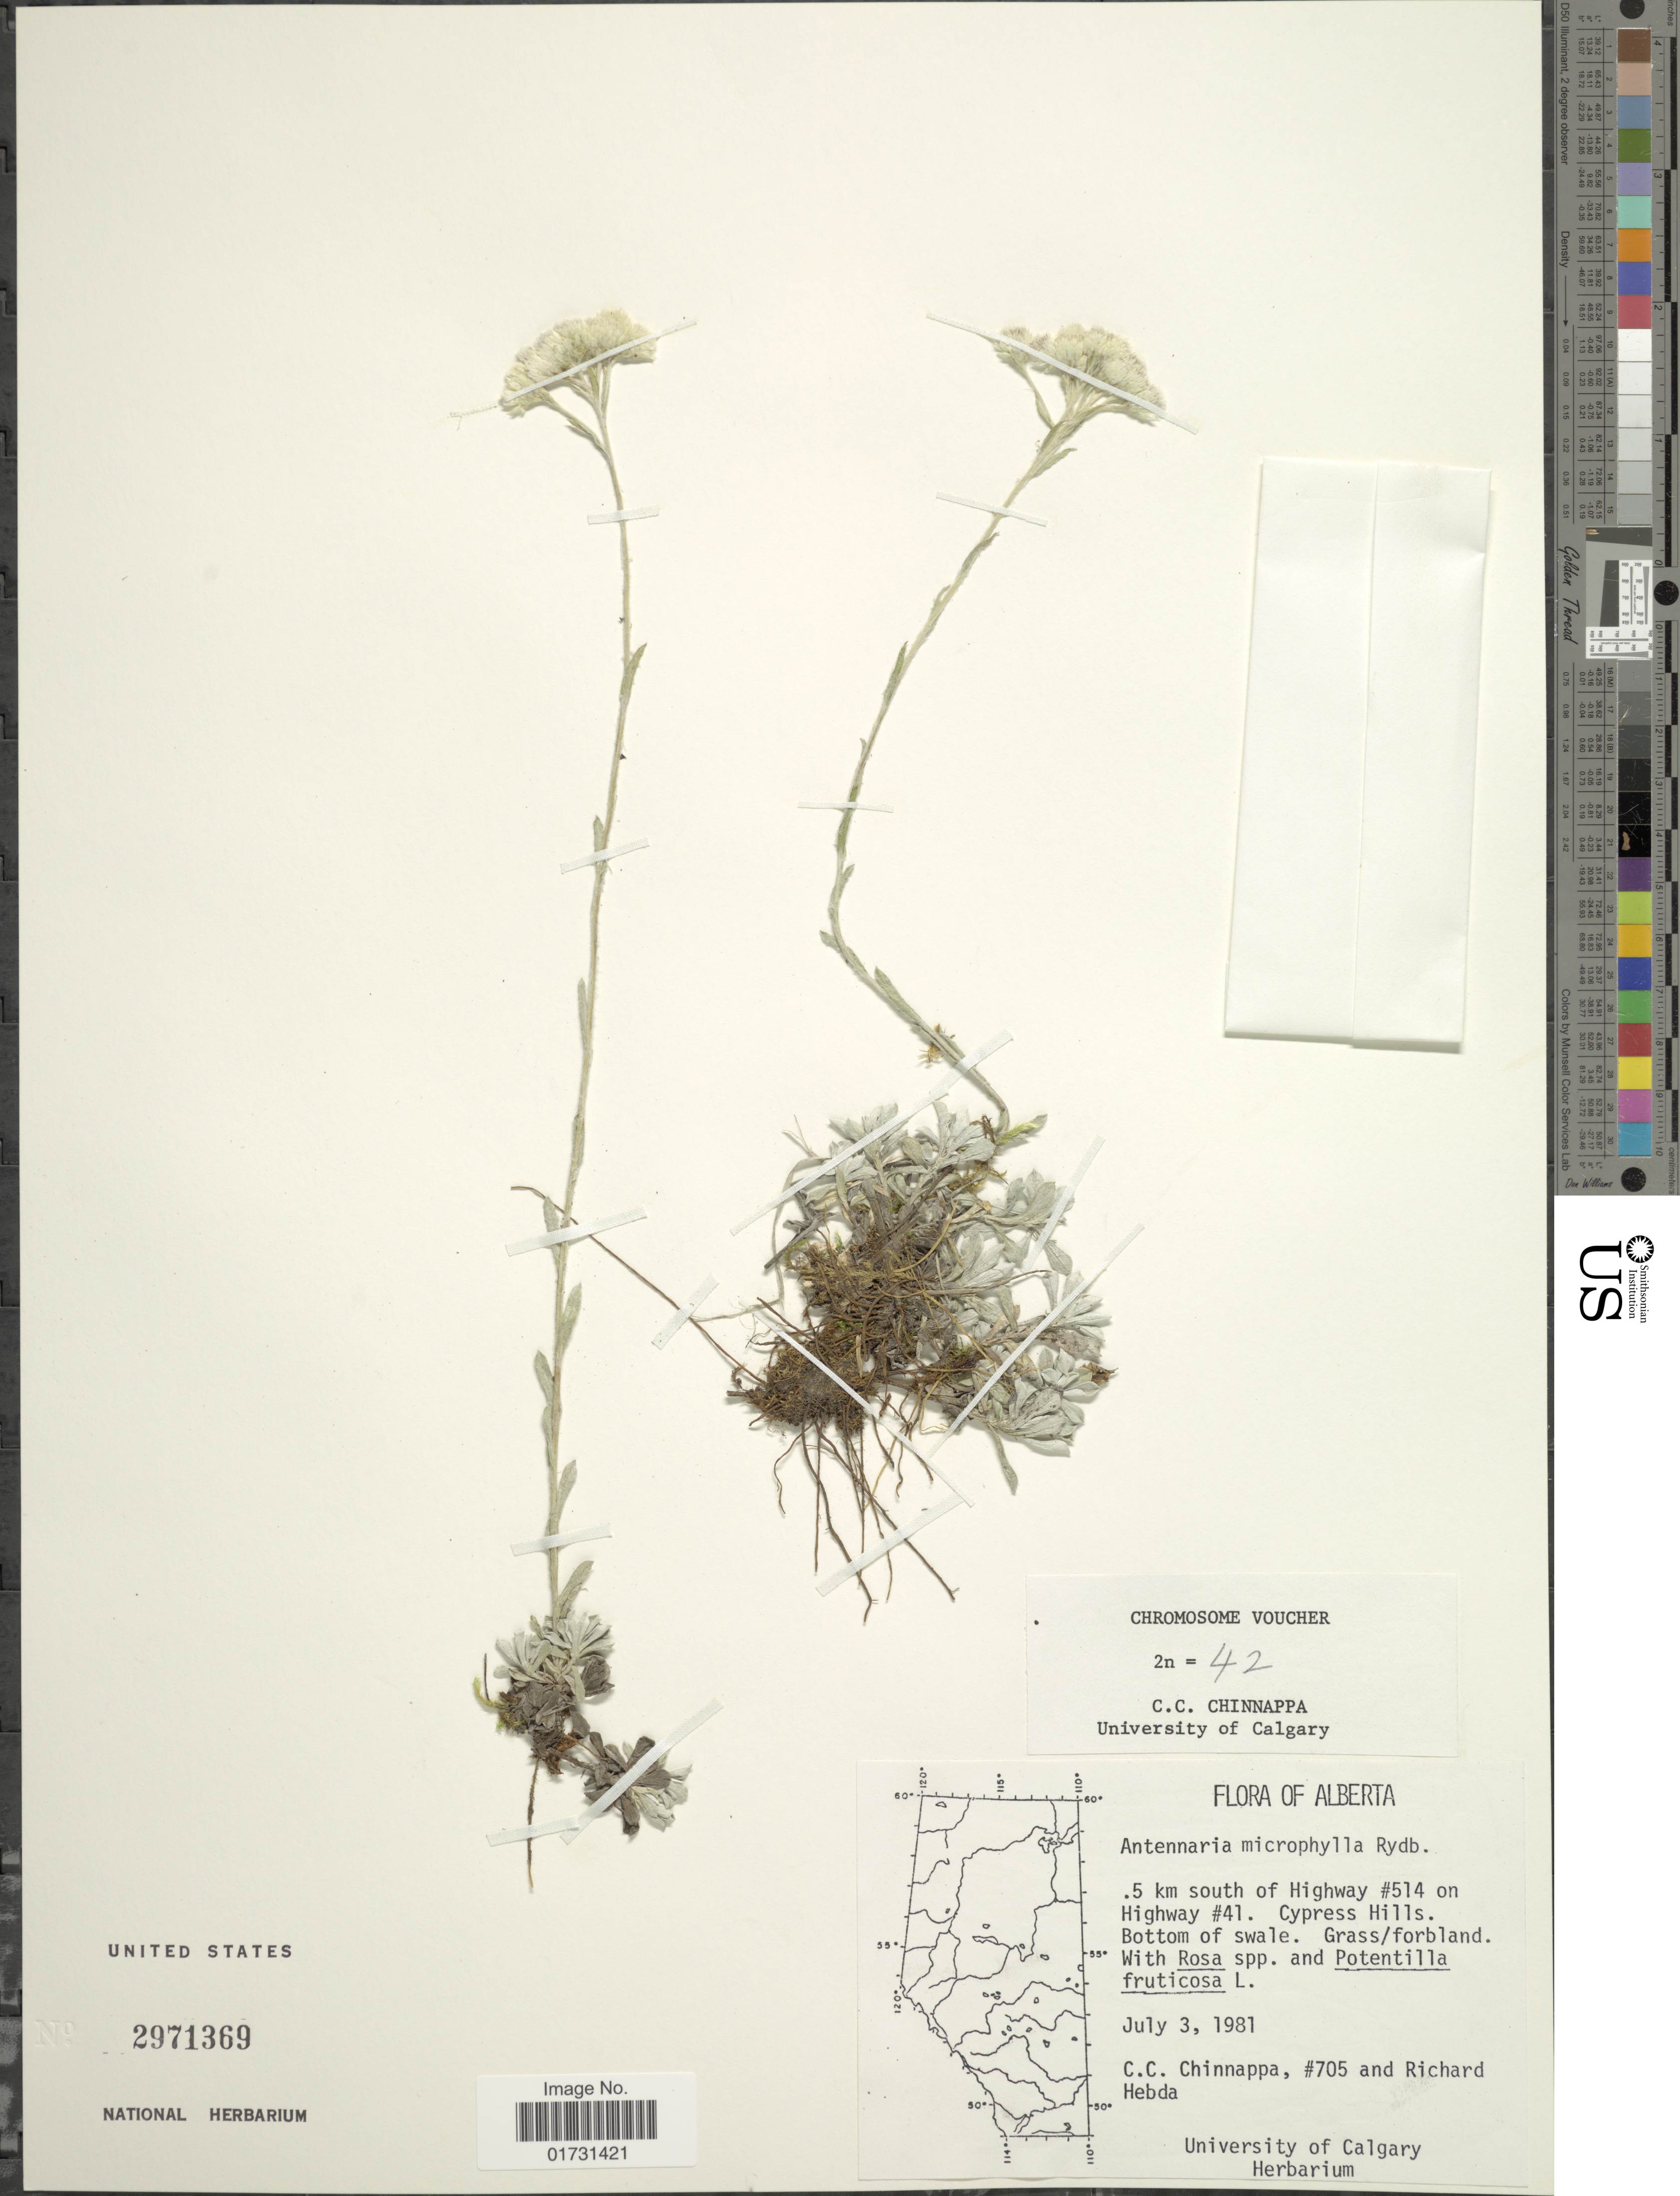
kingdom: Plantae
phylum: Tracheophyta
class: Magnoliopsida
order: Asterales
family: Asteraceae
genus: Antennaria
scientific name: Antennaria microphylla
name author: Rydb.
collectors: C. Chinnappa & R. Hebda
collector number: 705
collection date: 1981-07-03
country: Canada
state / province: Alberta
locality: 5 km south of Highway #514 on Highway #41, Cypress Hills, Bottom of swale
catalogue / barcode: US 2971369